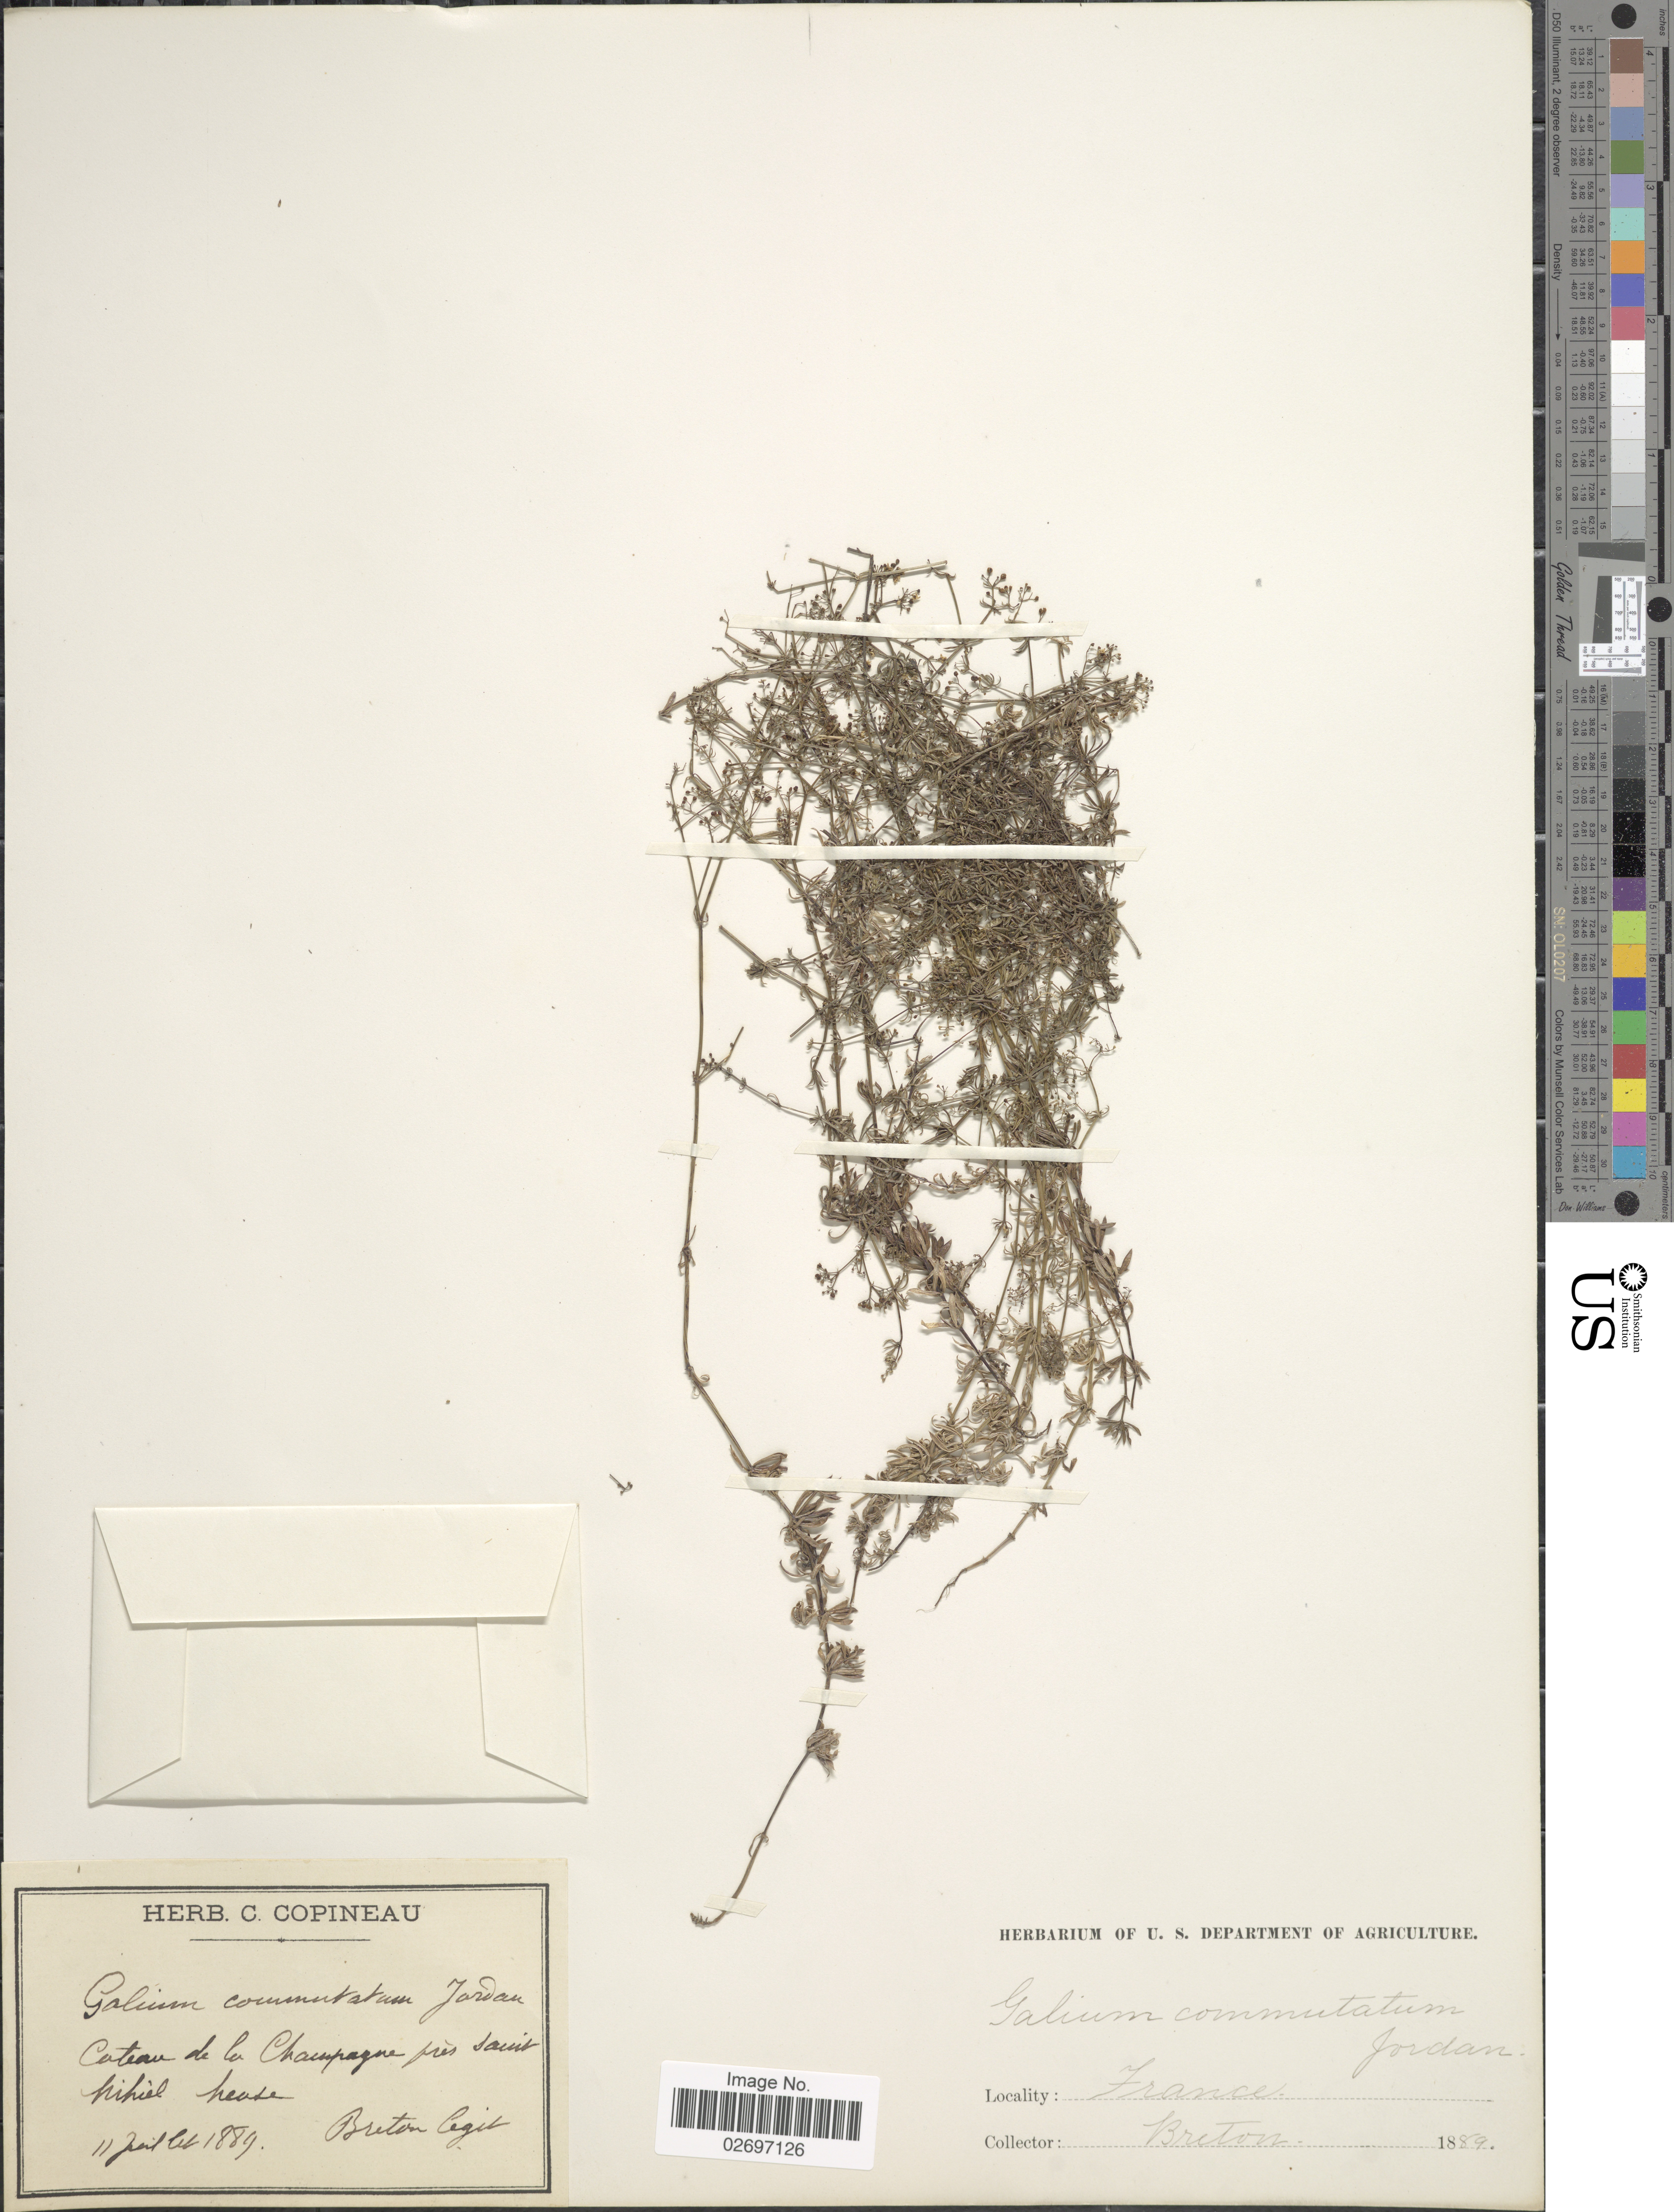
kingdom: Plantae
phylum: Tracheophyta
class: Magnoliopsida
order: Gentianales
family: Rubiaceae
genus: Galium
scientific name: Galium commutatum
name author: Jord.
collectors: Breton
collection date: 1889-07-11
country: France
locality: Coteau de la Chaupagne pres sauit pipiel heute [interpreted]